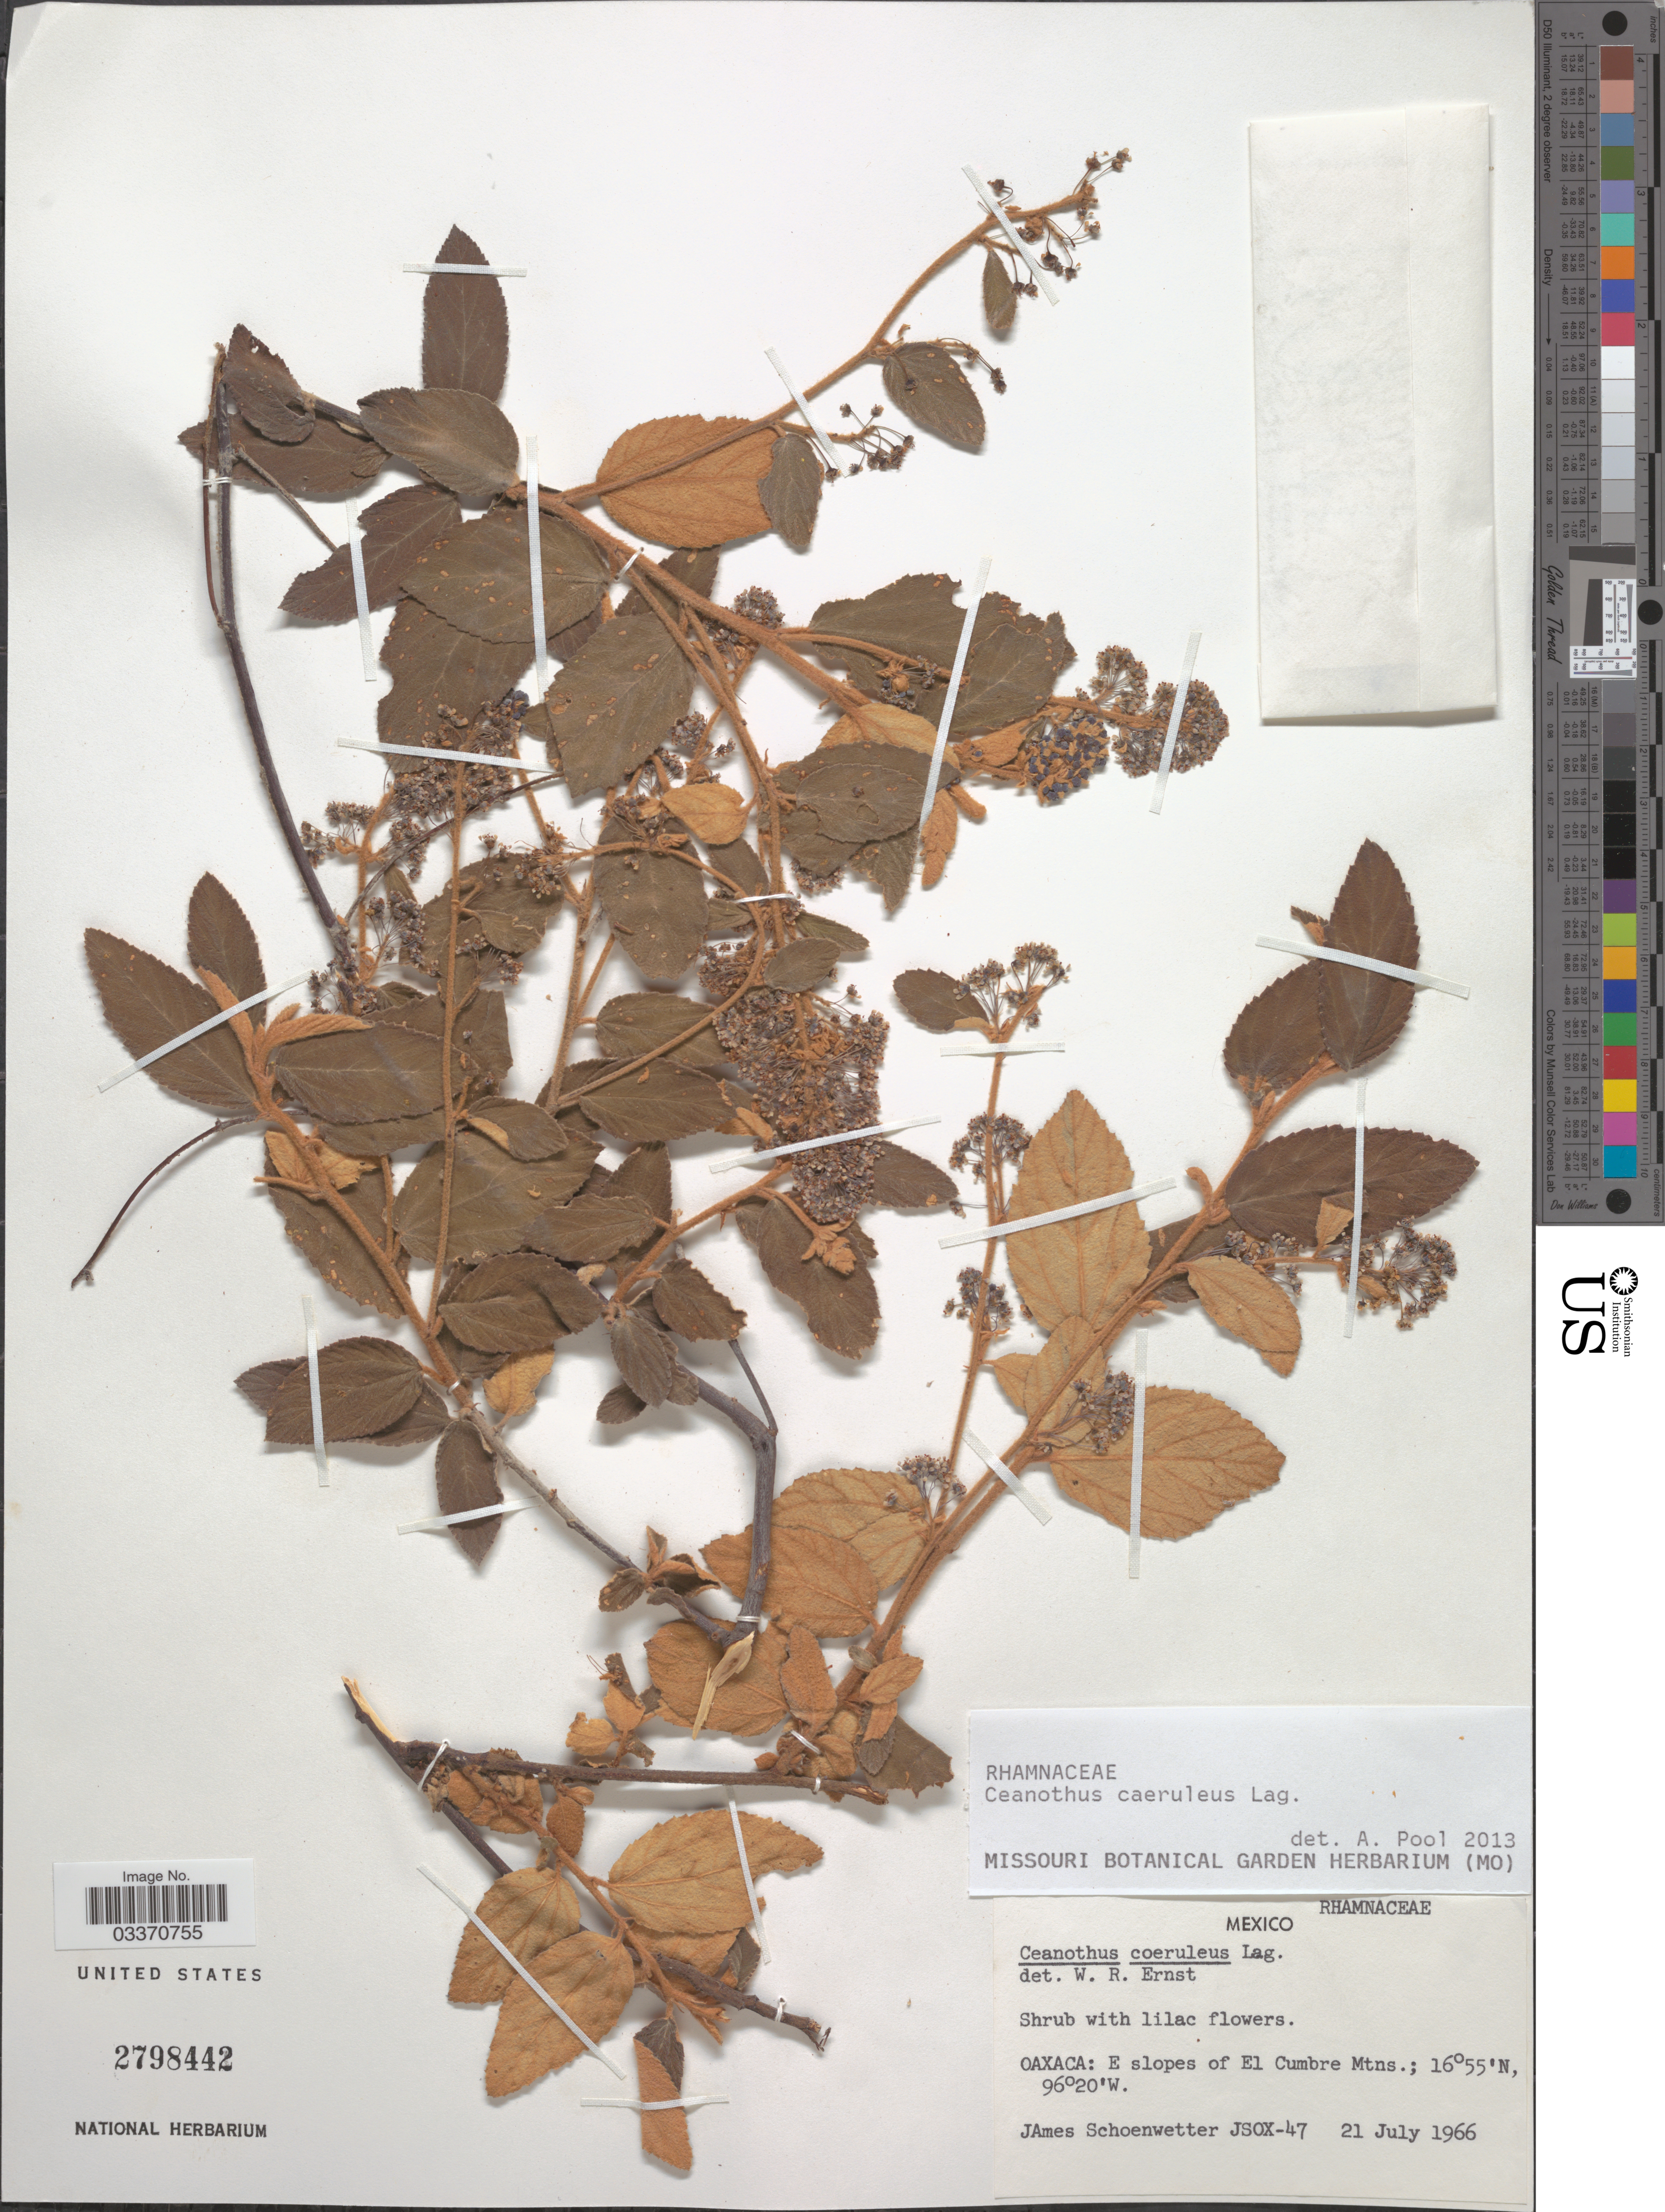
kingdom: Plantae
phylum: Tracheophyta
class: Magnoliopsida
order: Rosales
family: Rhamnaceae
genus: Ceanothus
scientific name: Ceanothus caeruleus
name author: Lag.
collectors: J. Schoenwetter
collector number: JSOX-47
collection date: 1966-07-21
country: Mexico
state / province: Oaxaca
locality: E slopes of El Cumbre Mtns.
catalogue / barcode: US 2798442